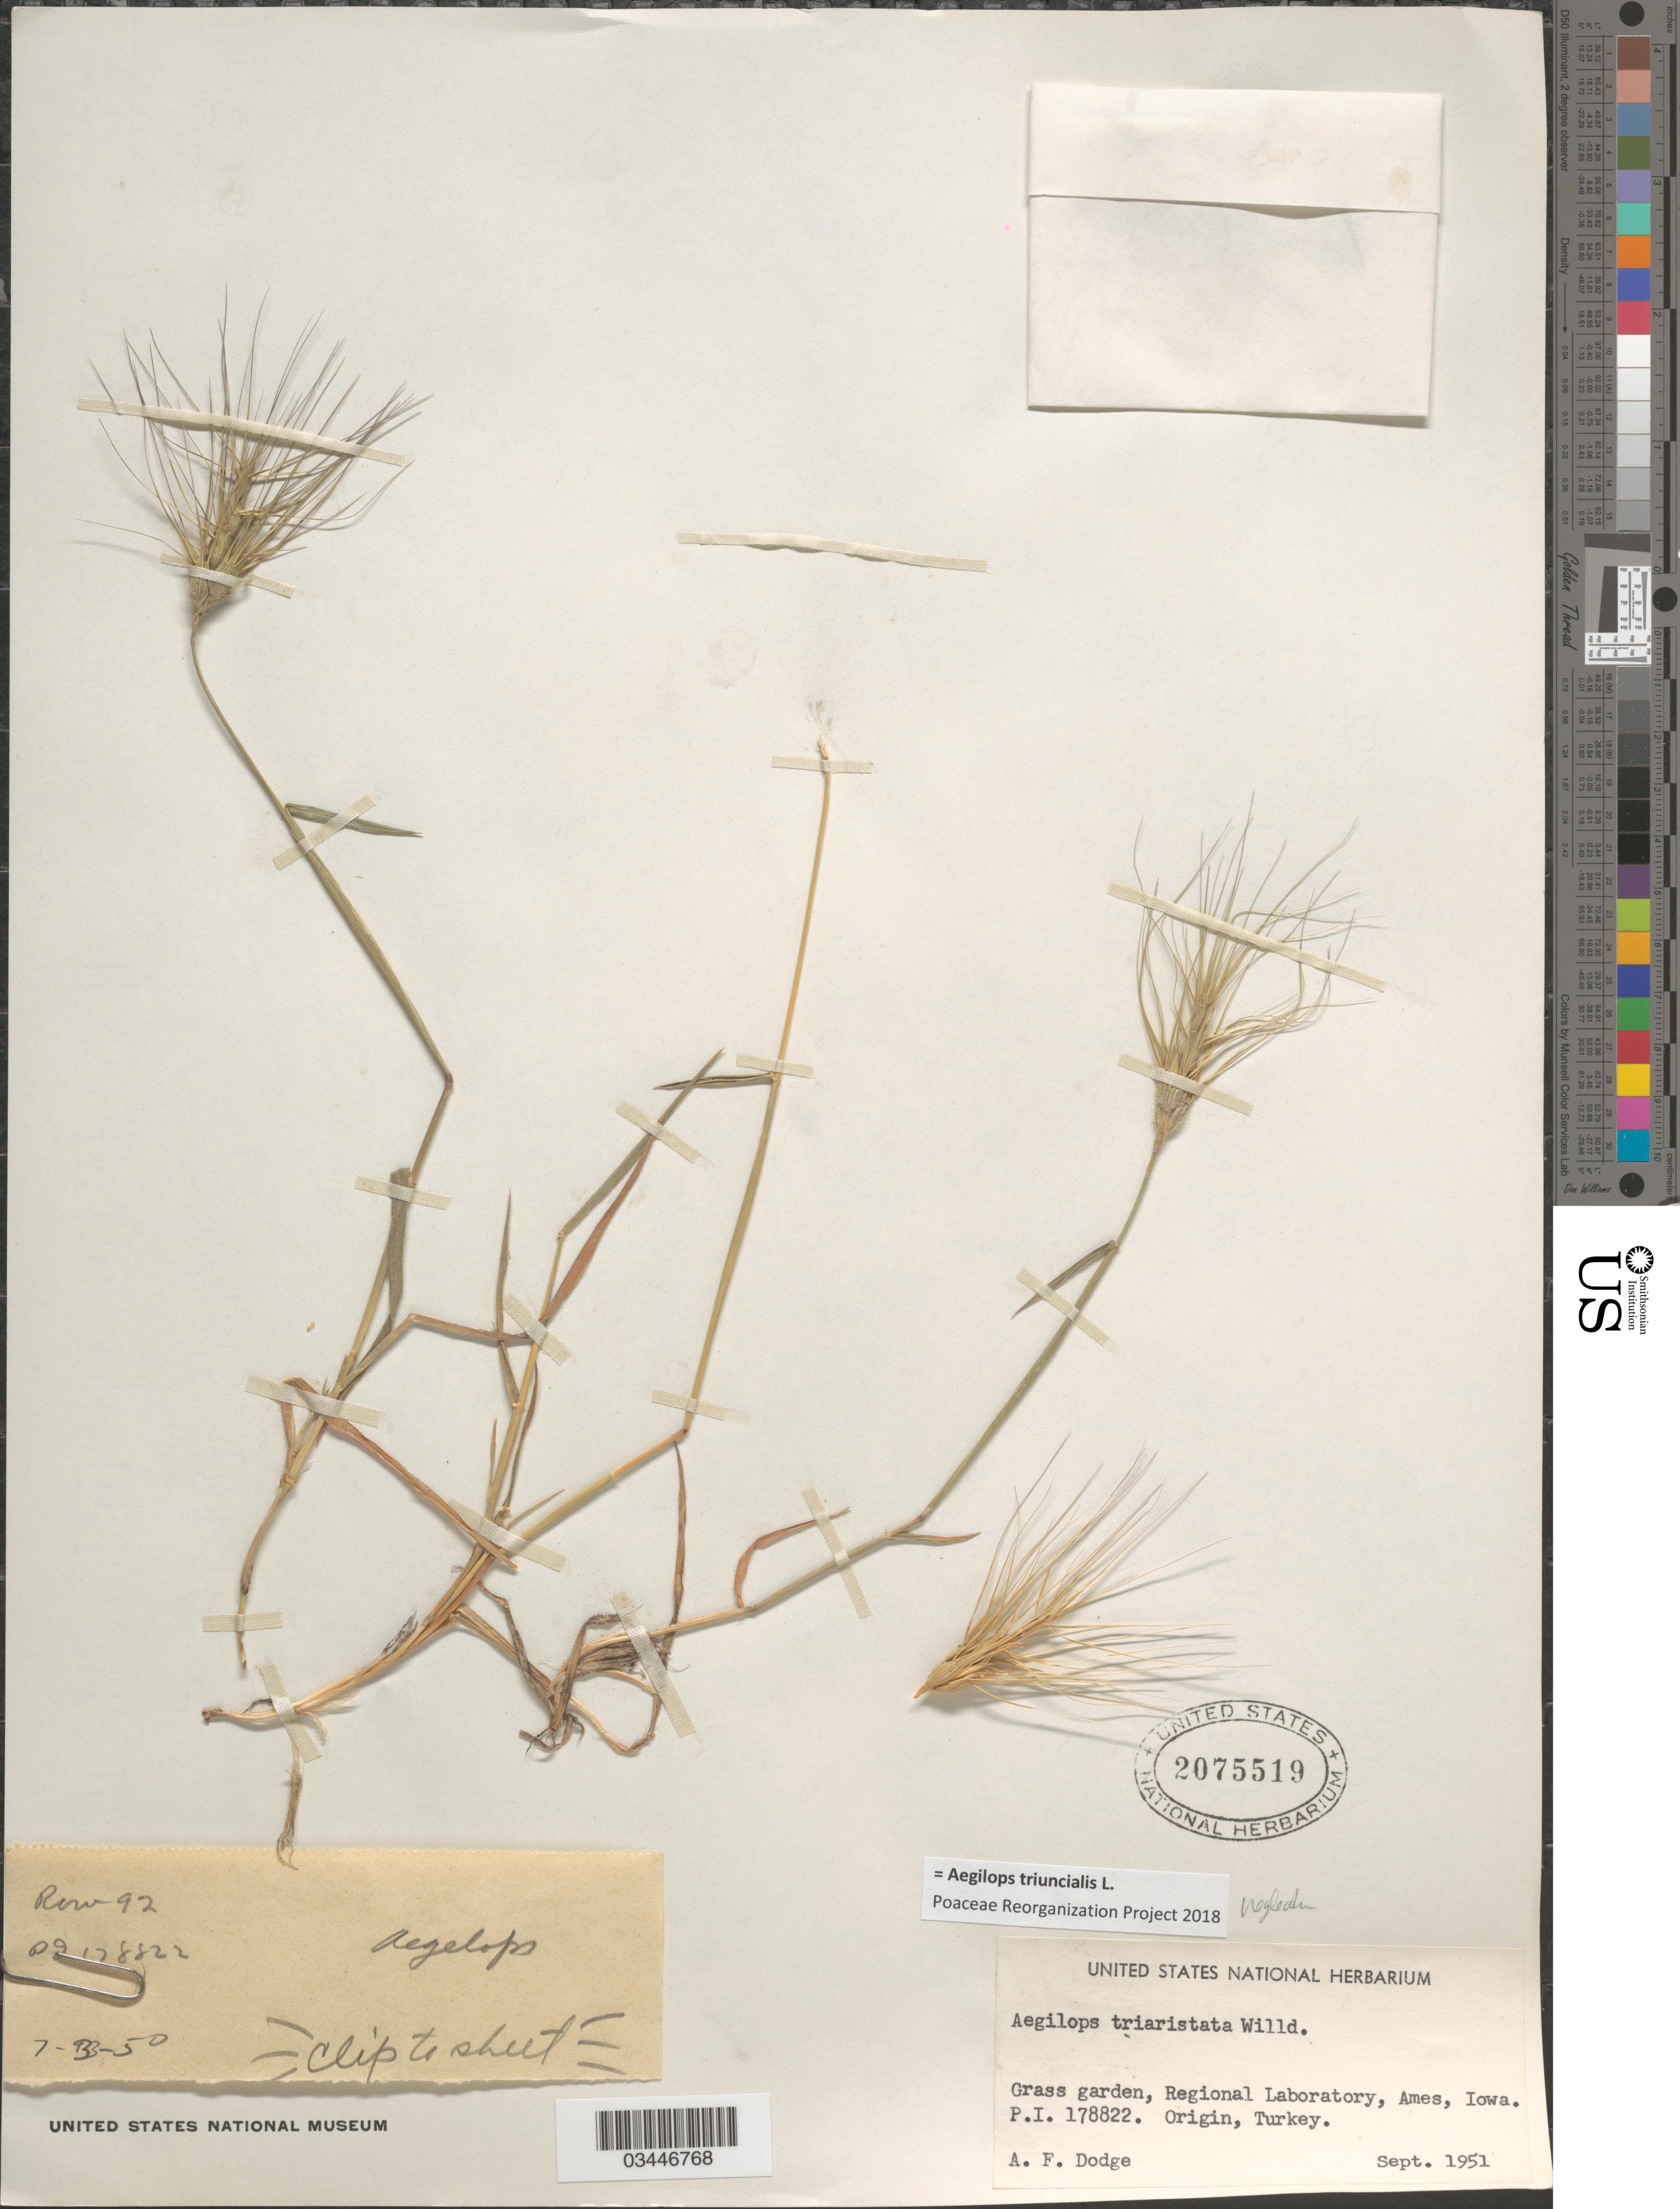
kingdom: Plantae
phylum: Tracheophyta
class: Liliopsida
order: Poales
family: Poaceae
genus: Aegilops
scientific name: Aegilops triuncialis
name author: L.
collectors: A. Dodge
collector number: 178822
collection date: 1951-09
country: United States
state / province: Iowa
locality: Grass garden, Regional Laboratory, Ames.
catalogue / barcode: US 2075519